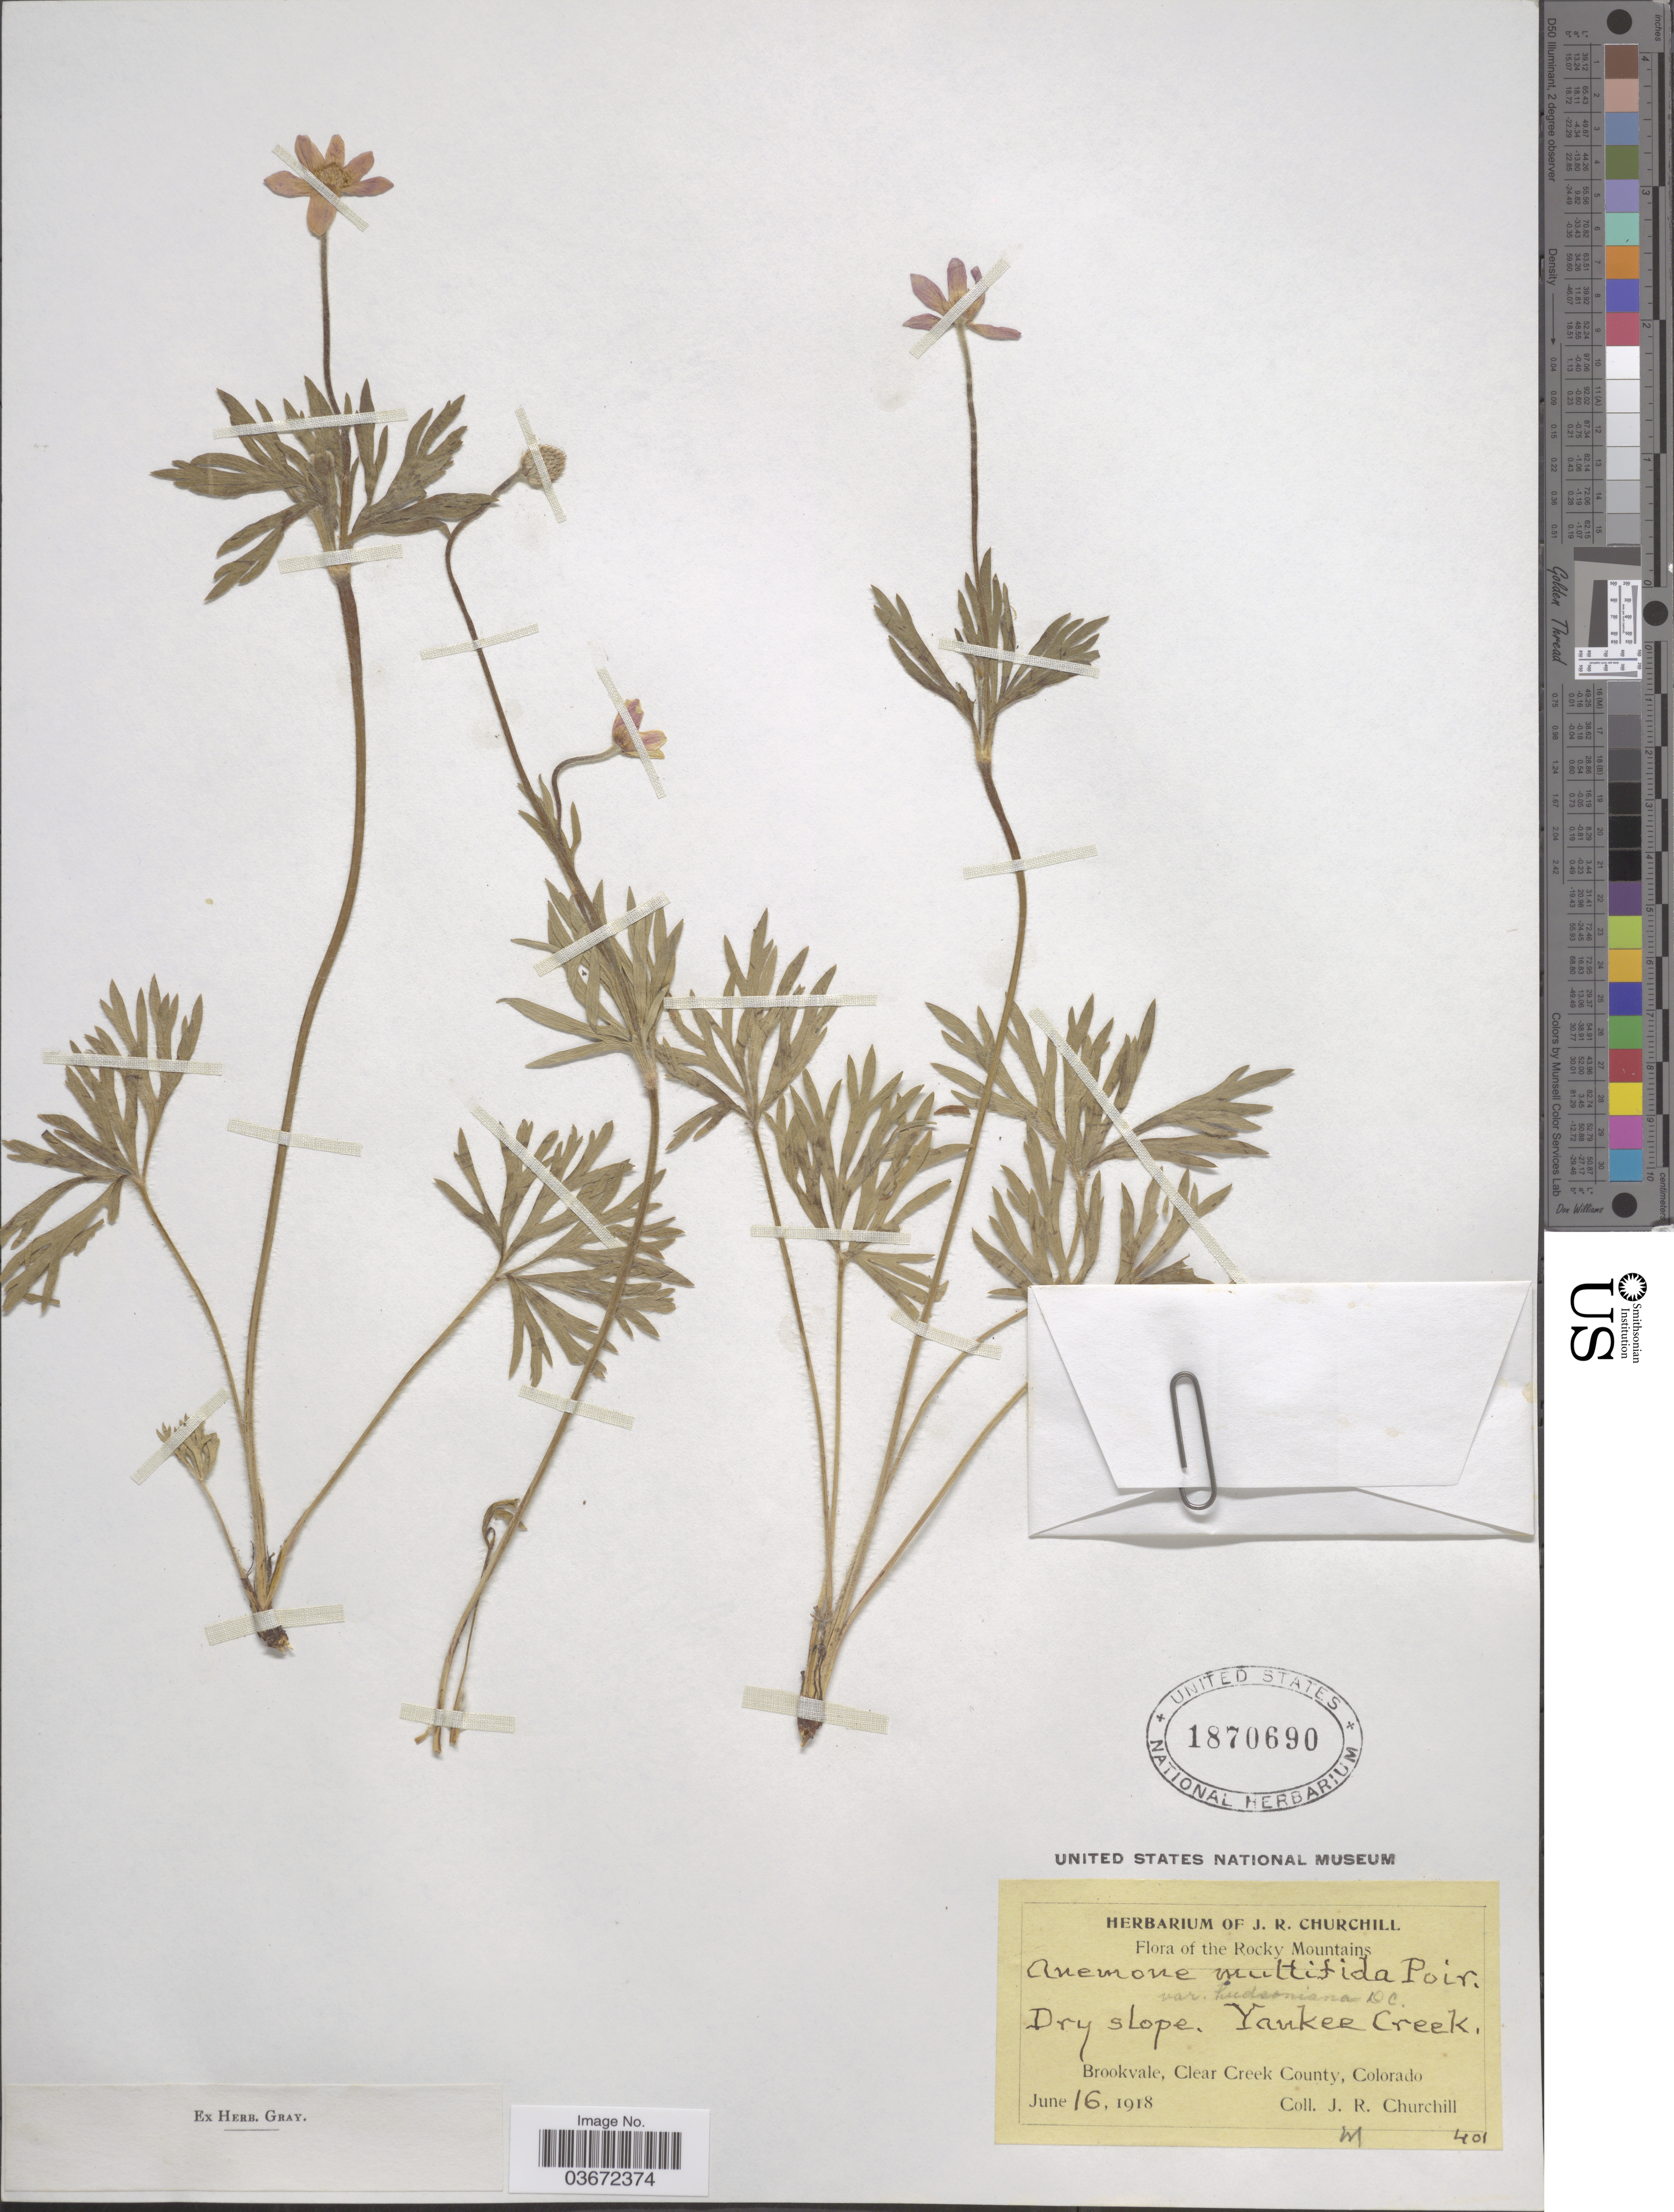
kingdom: Plantae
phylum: Tracheophyta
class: Magnoliopsida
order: Ranunculales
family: Ranunculaceae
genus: Anemone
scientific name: Anemone multifida var. hudsoniana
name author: DC.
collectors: J. Churchill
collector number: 401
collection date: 1918-06-16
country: United States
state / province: Colorado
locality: The Rocky Mountains. Yankee Creek. Brookvale, Clear Creek County.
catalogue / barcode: US 1870690